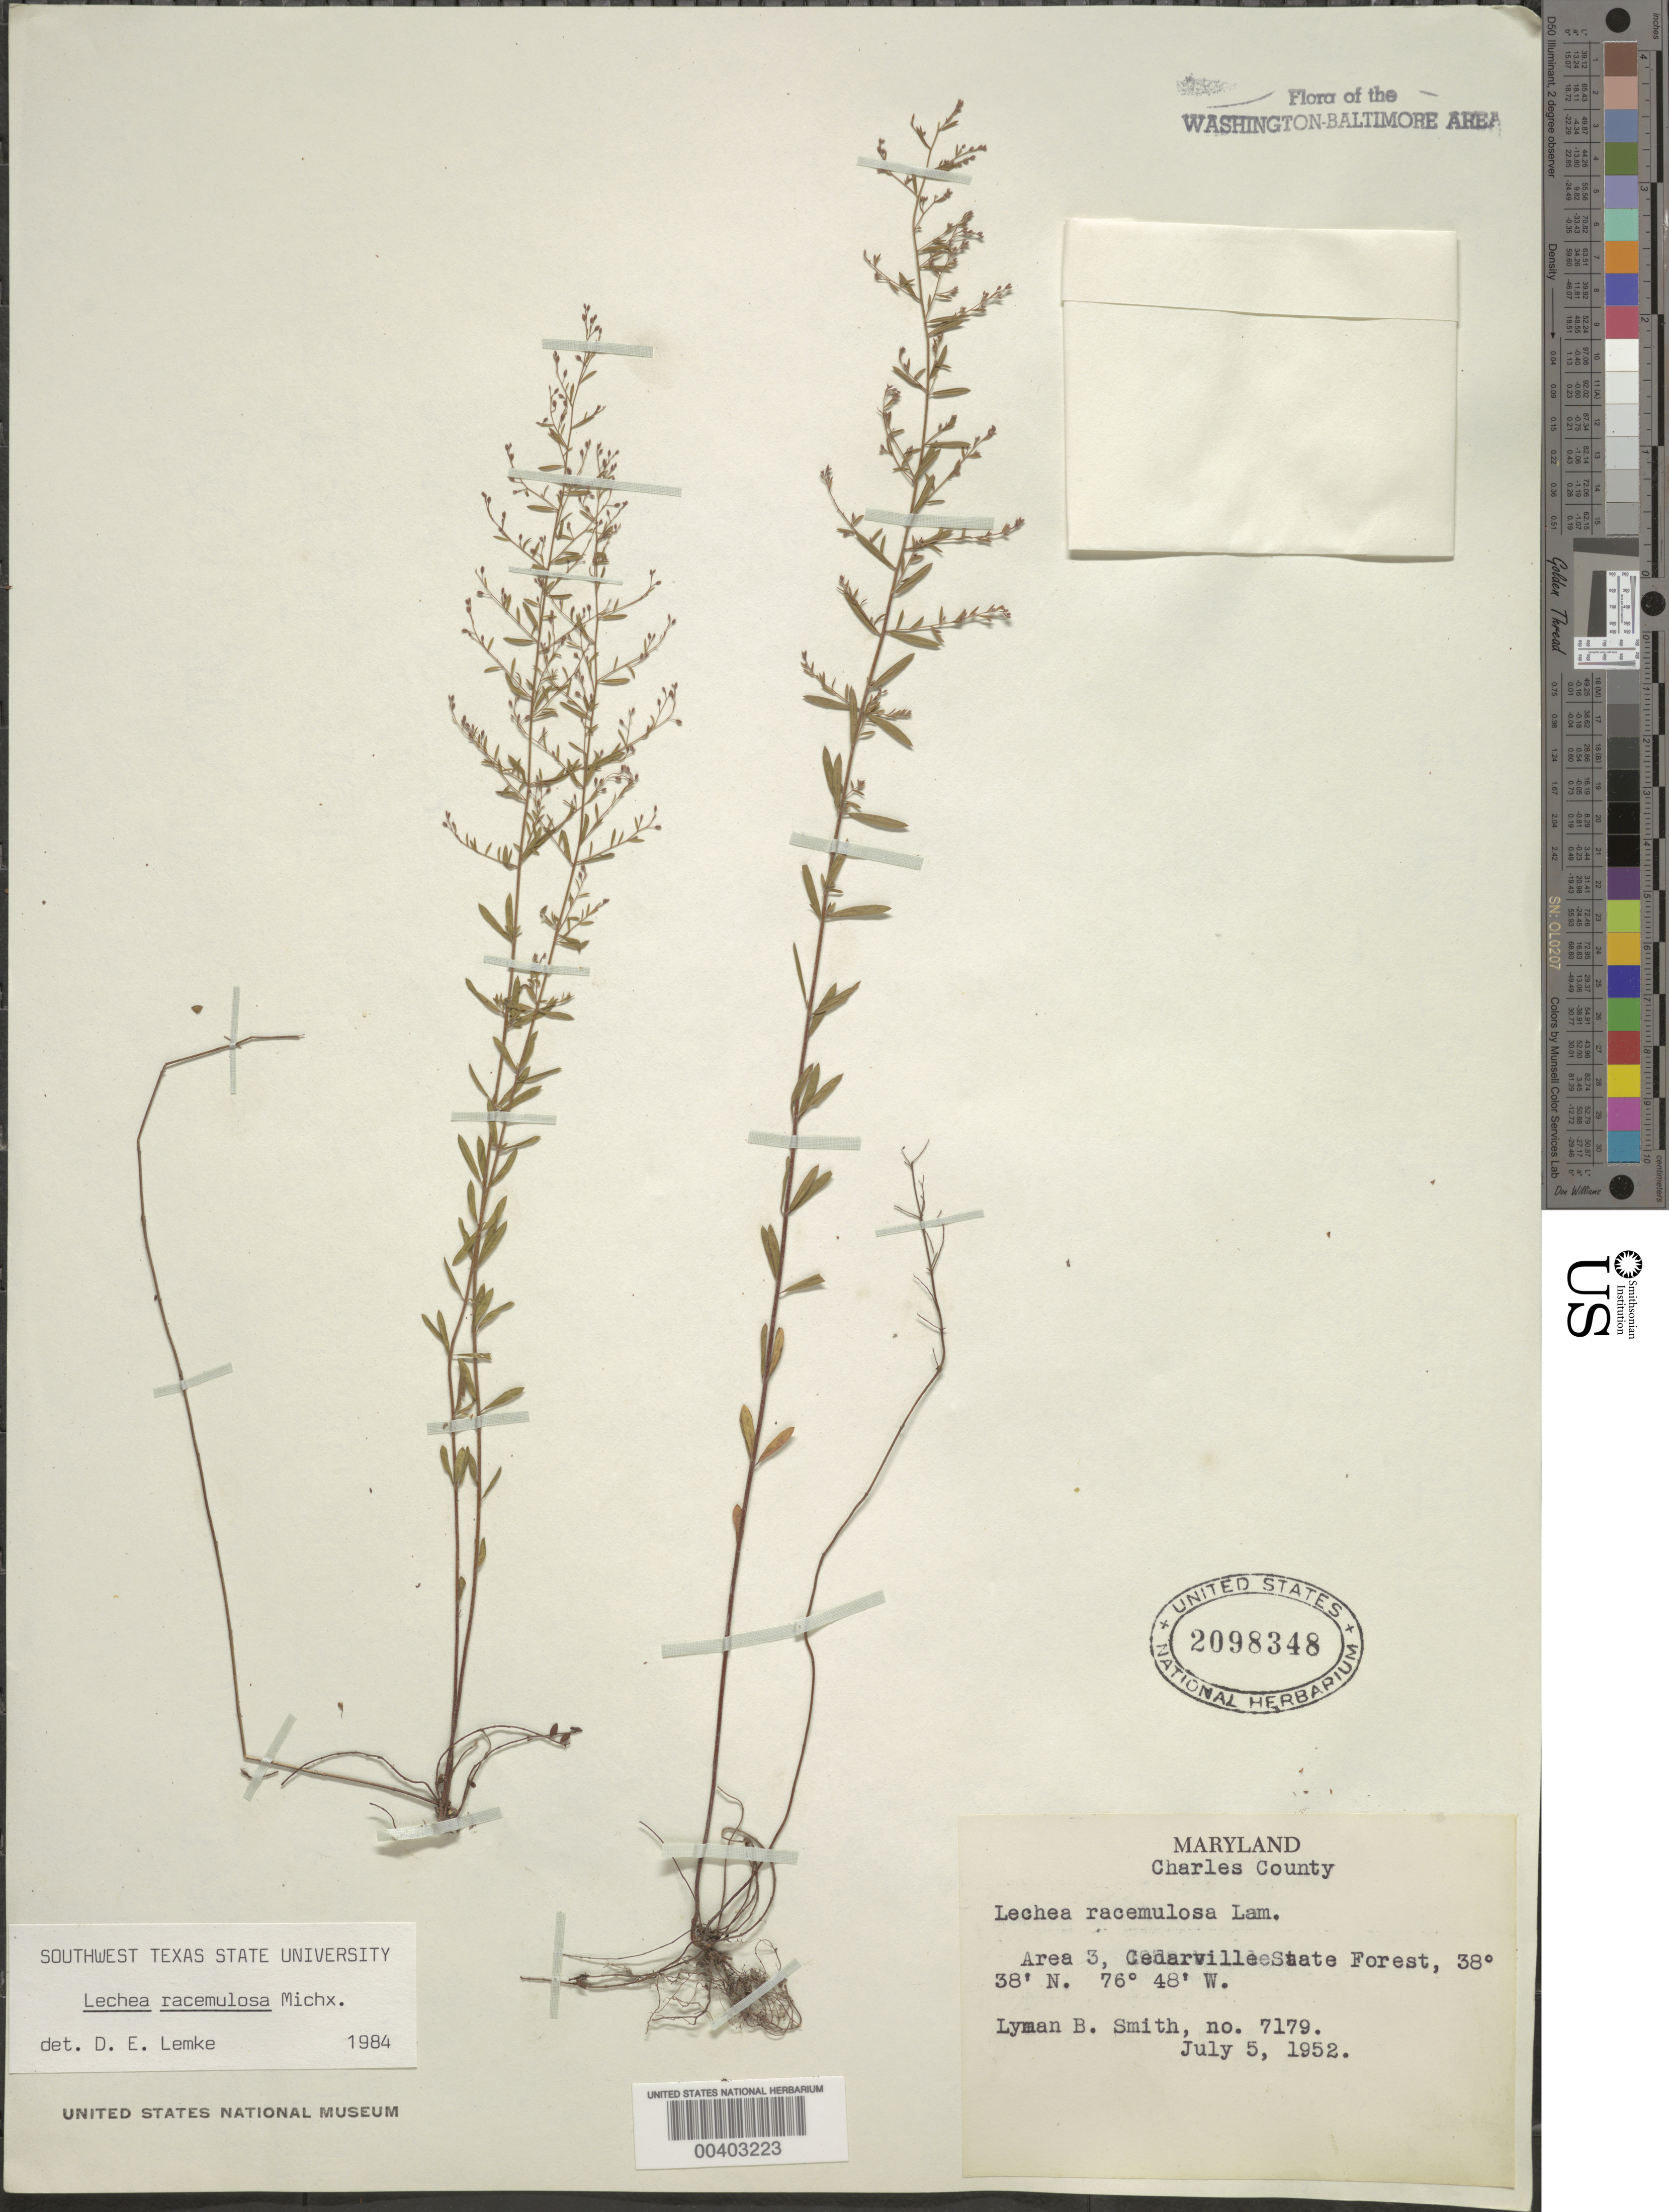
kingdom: Plantae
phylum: Tracheophyta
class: Magnoliopsida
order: Malvales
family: Cistaceae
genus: Lechea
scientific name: Lechea racemulosa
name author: Michx.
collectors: L. Smith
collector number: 7179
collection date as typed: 05 Jul 1952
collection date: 1952-07-05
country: United States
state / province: Maryland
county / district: Charles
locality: Cedarville State Forest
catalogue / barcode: US 2098348